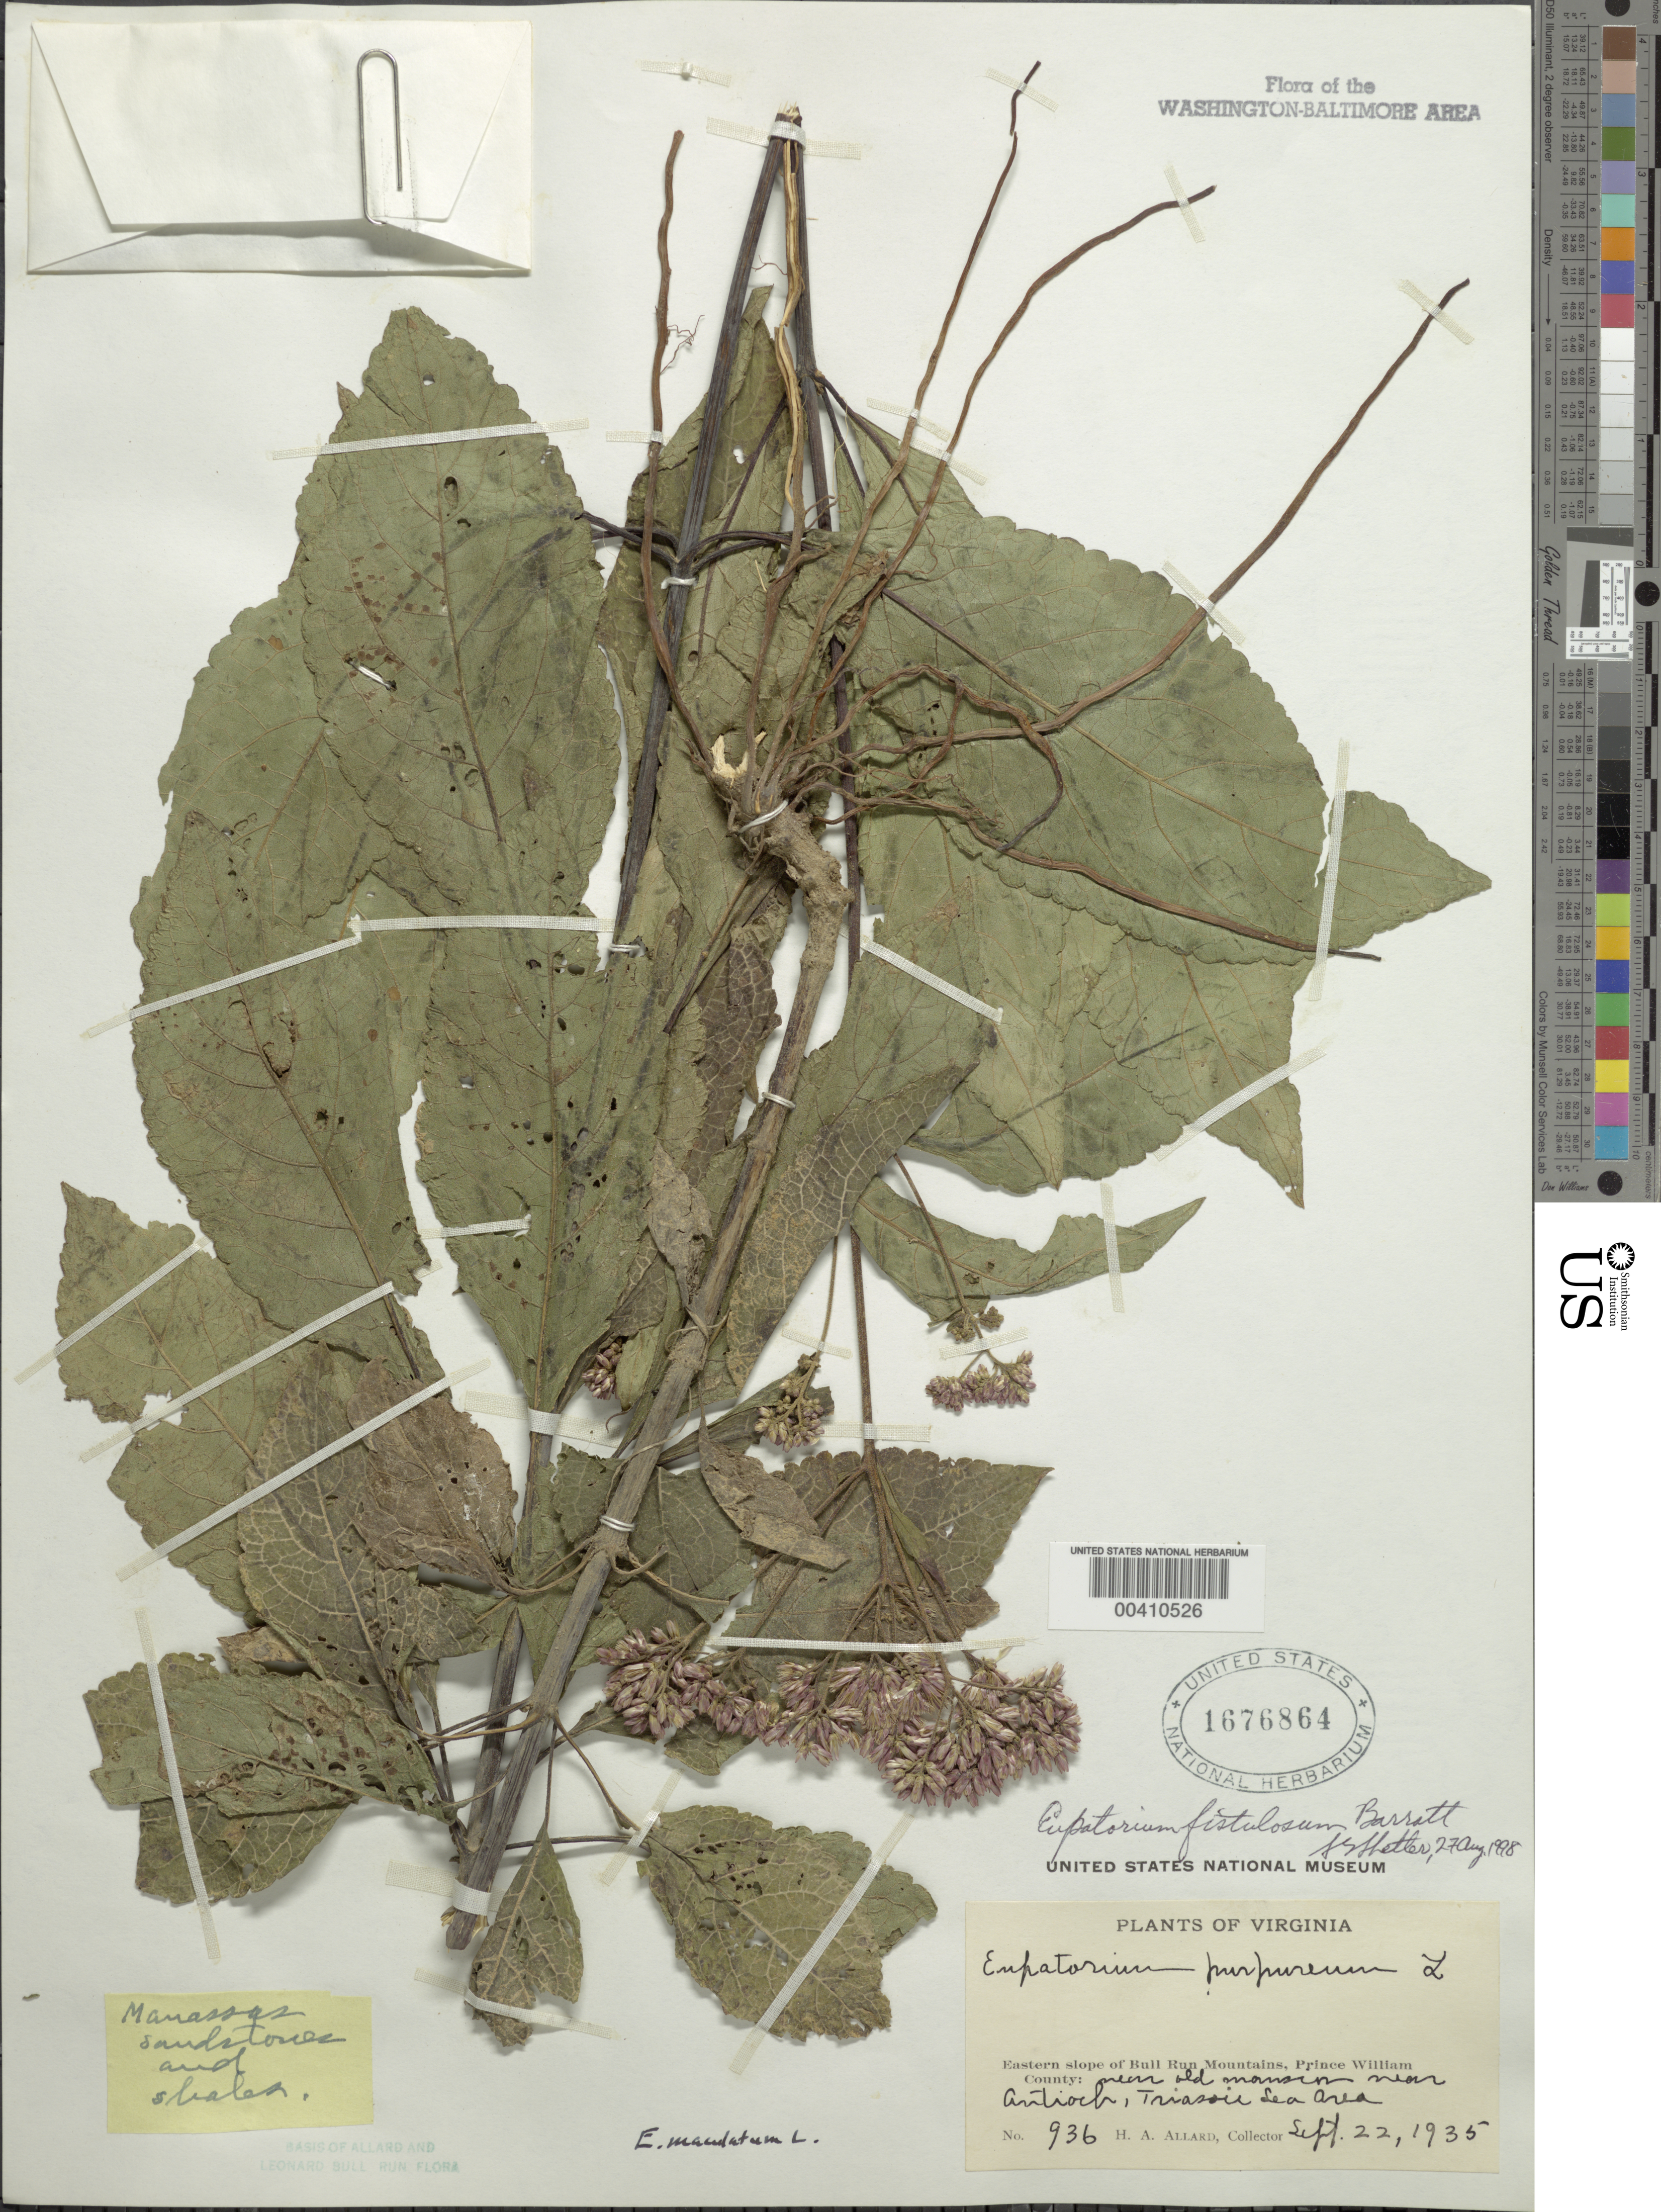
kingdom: Plantae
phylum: Tracheophyta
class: Magnoliopsida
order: Asterales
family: Asteraceae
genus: Eupatorium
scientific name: Eupatorium fistulosum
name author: Barratt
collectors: H. A. Allard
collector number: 936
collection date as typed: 22 Sep 1935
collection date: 1935-09-22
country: United States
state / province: Virginia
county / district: Prince William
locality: Near Antioch Bull Run Mts.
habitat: Near old mansion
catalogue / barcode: US 1676864